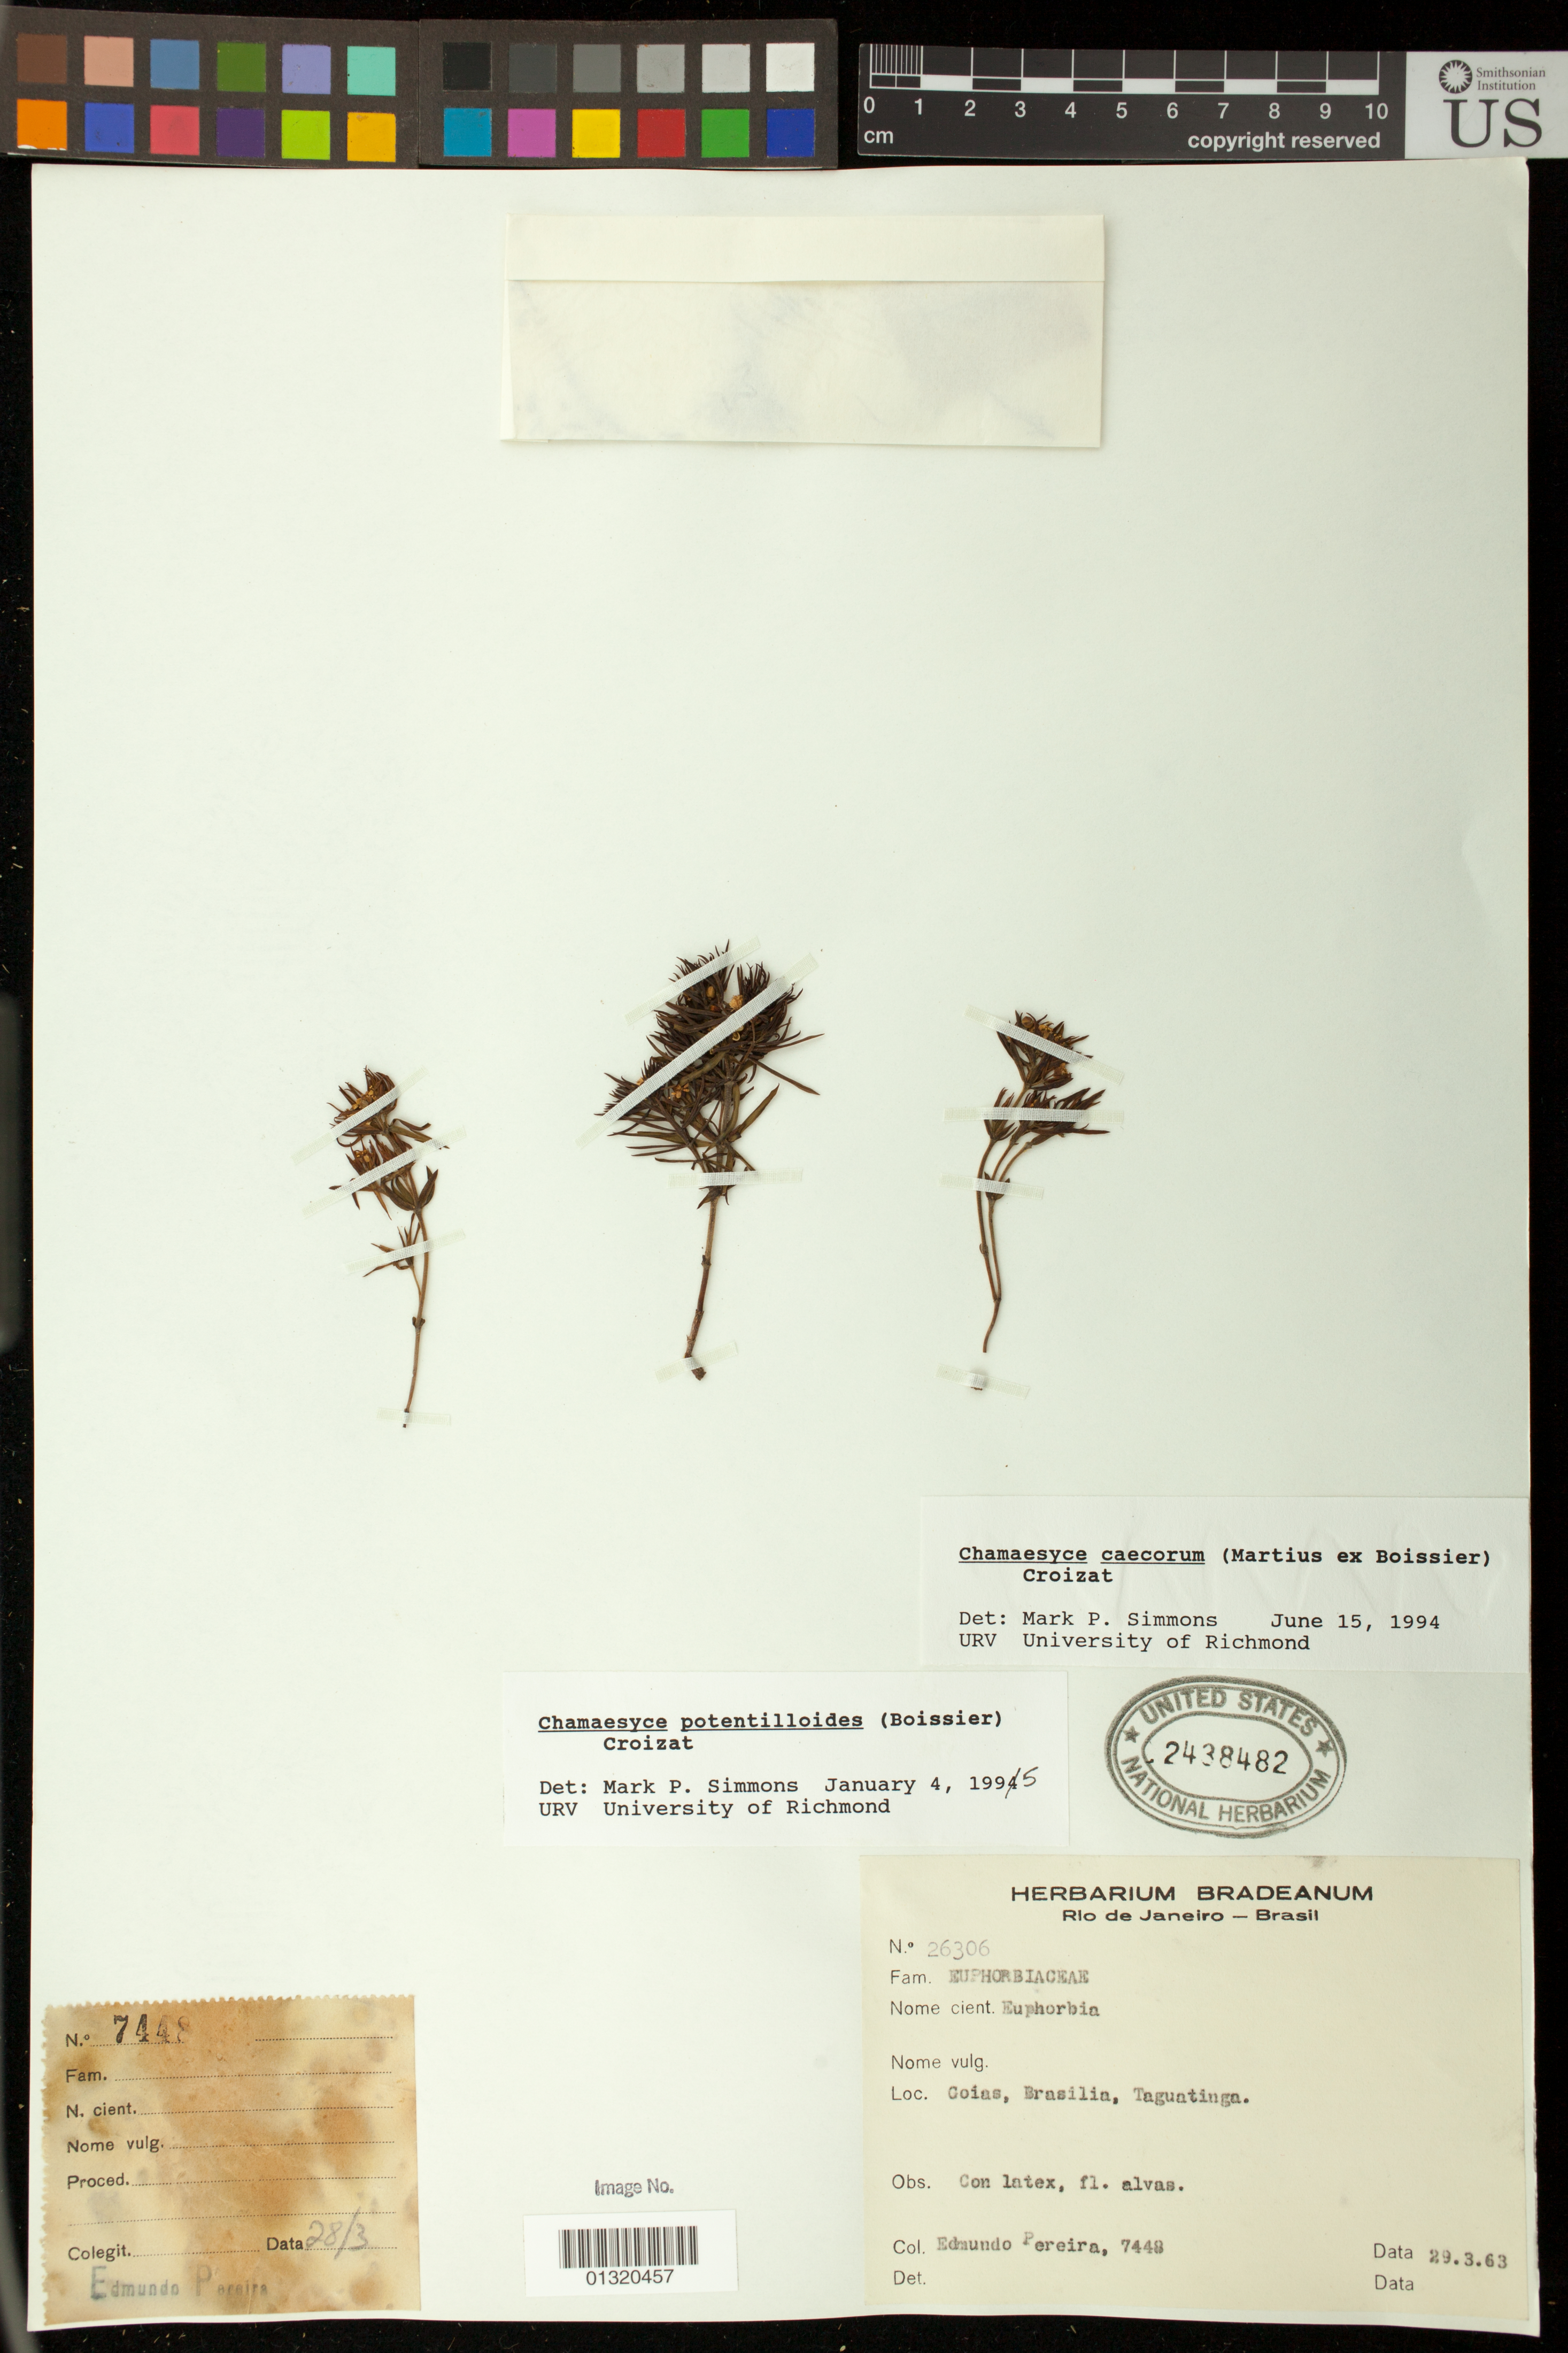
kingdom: Plantae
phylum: Tracheophyta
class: Magnoliopsida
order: Malpighiales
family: Euphorbiaceae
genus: Euphorbia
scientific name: Euphorbia potentilloides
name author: Boiss.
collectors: E. Pereira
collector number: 7448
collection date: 1963-03-29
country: Brazil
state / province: Distrito Federal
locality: Brasilia, Taguntinga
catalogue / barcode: US 2438482